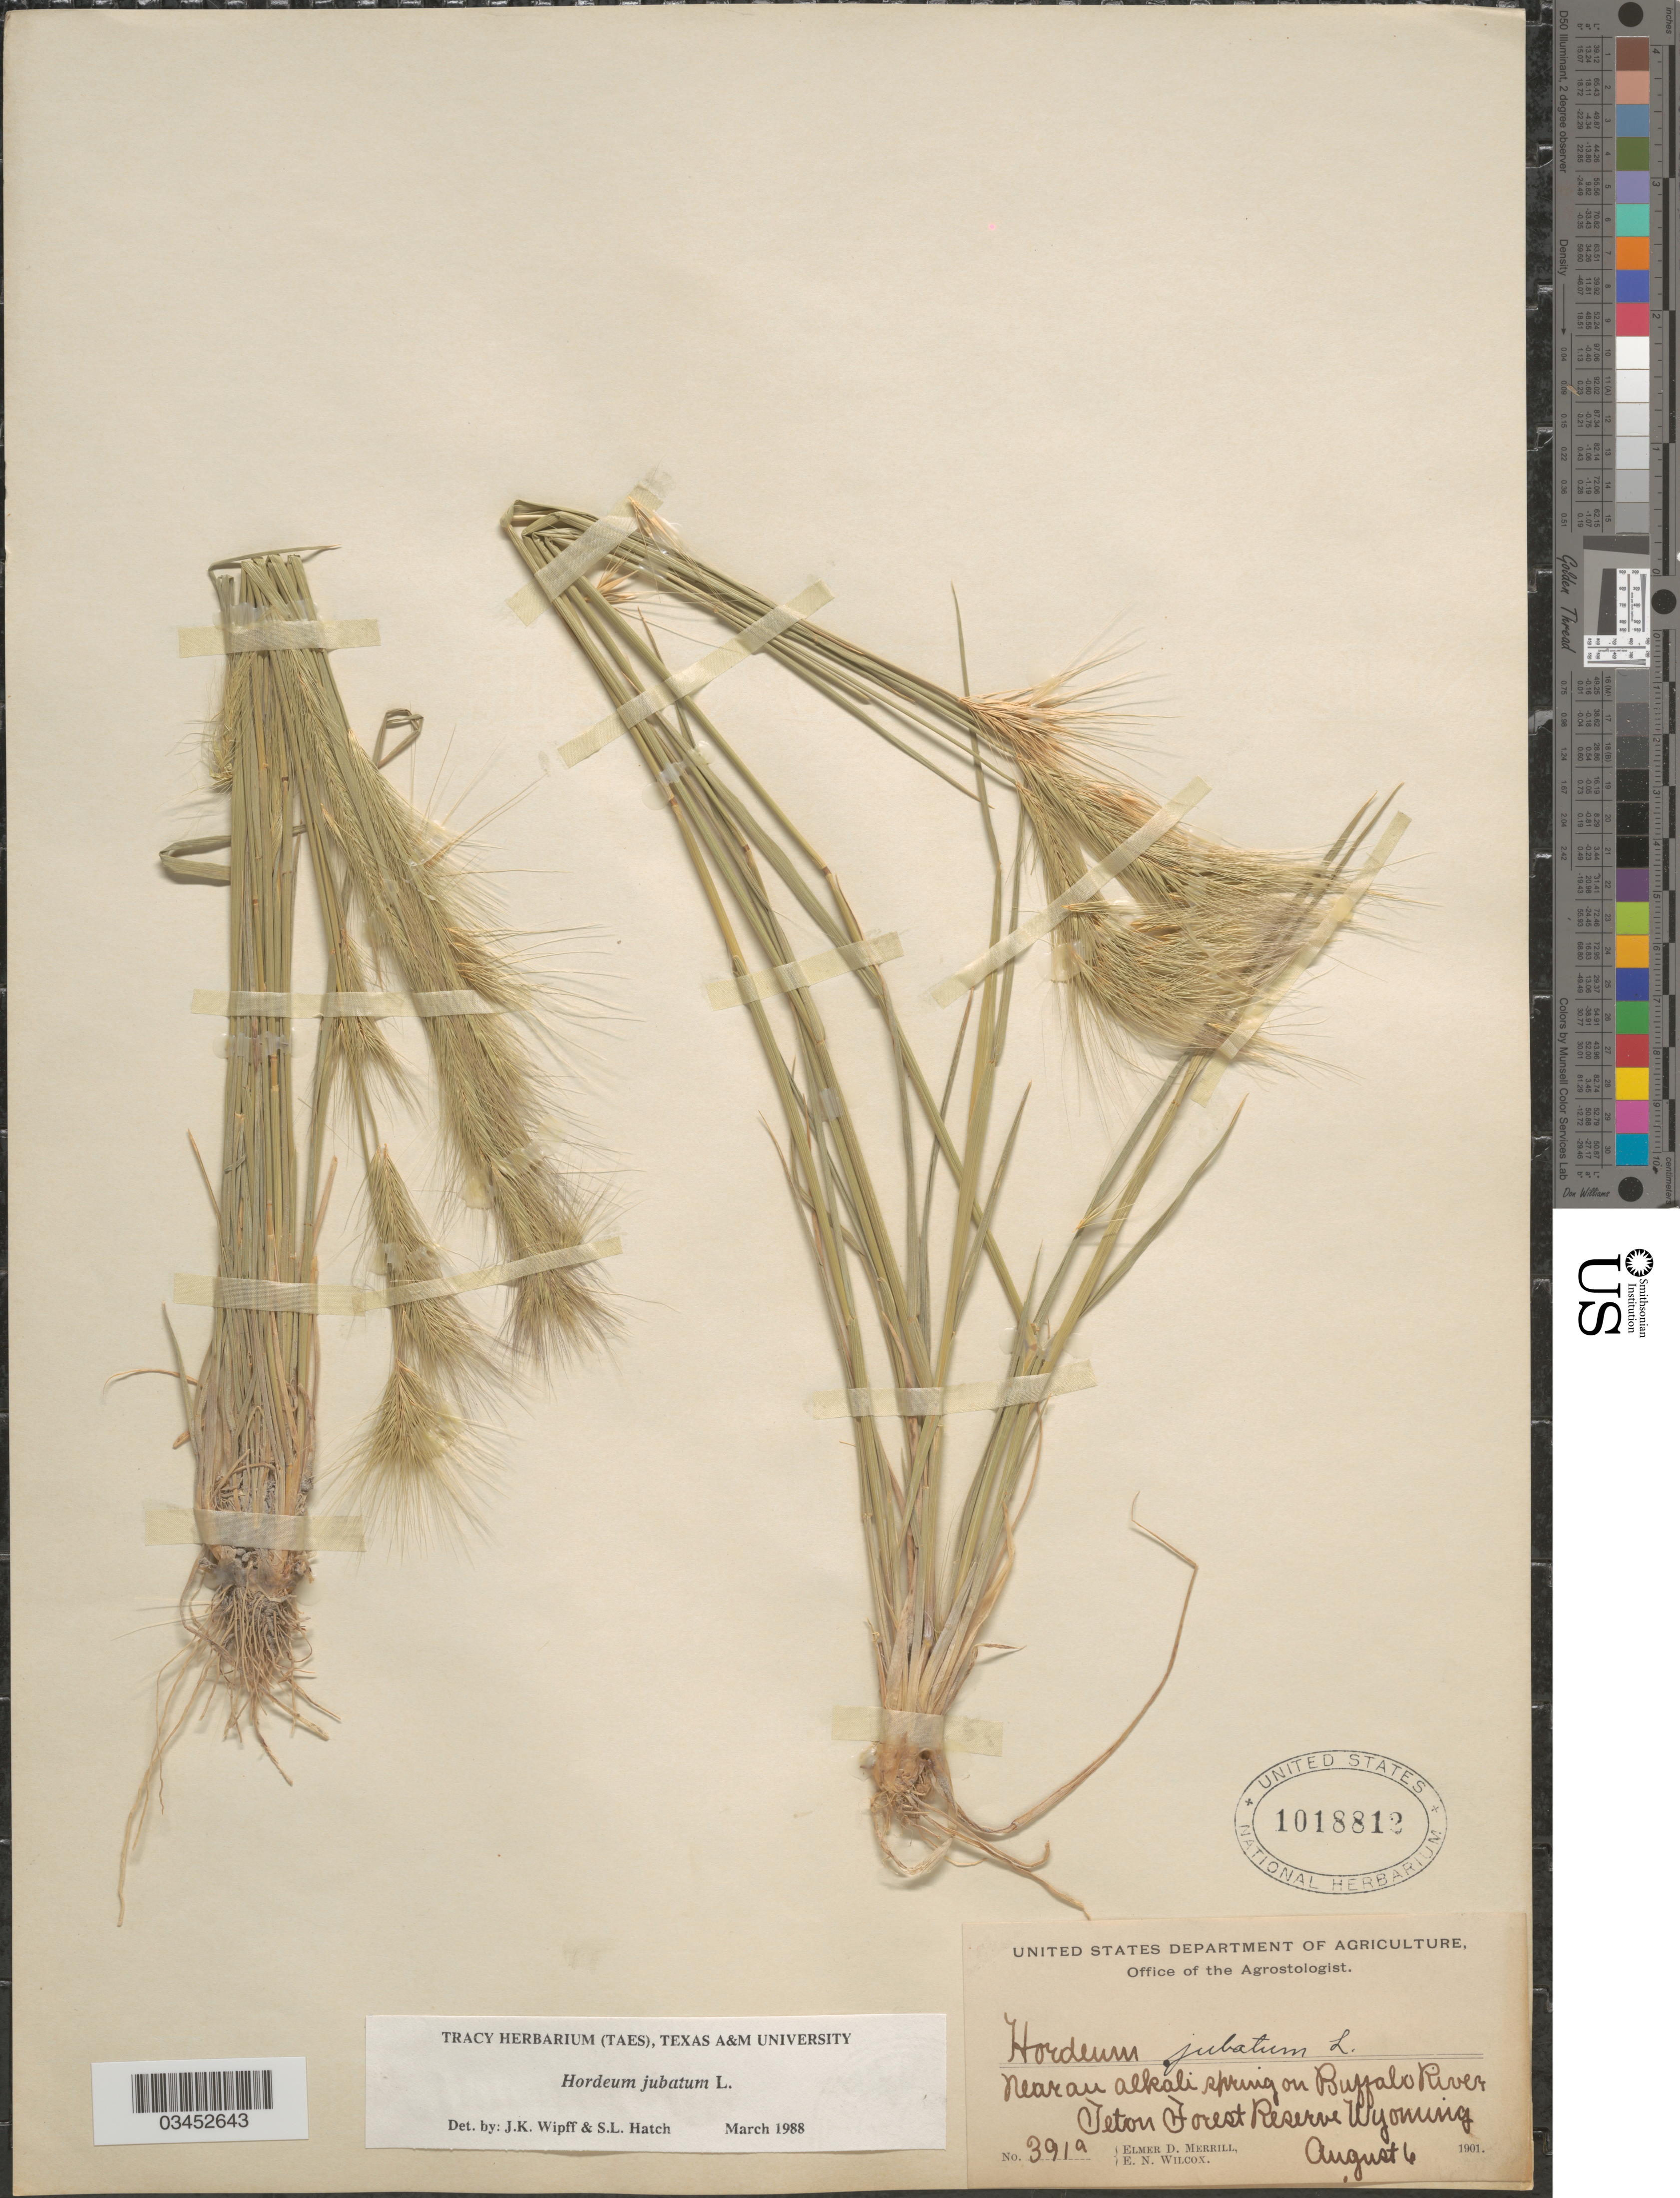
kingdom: Plantae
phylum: Tracheophyta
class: Liliopsida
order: Poales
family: Poaceae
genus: Hordeum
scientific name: Hordeum jubatum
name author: L.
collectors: E. D. Merrill & E. Wilcox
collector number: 391a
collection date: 1901-08-06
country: United States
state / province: Wyoming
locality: Near an alkali spring on Buffalo River. Teton Forest Reserve.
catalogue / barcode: US 1018812